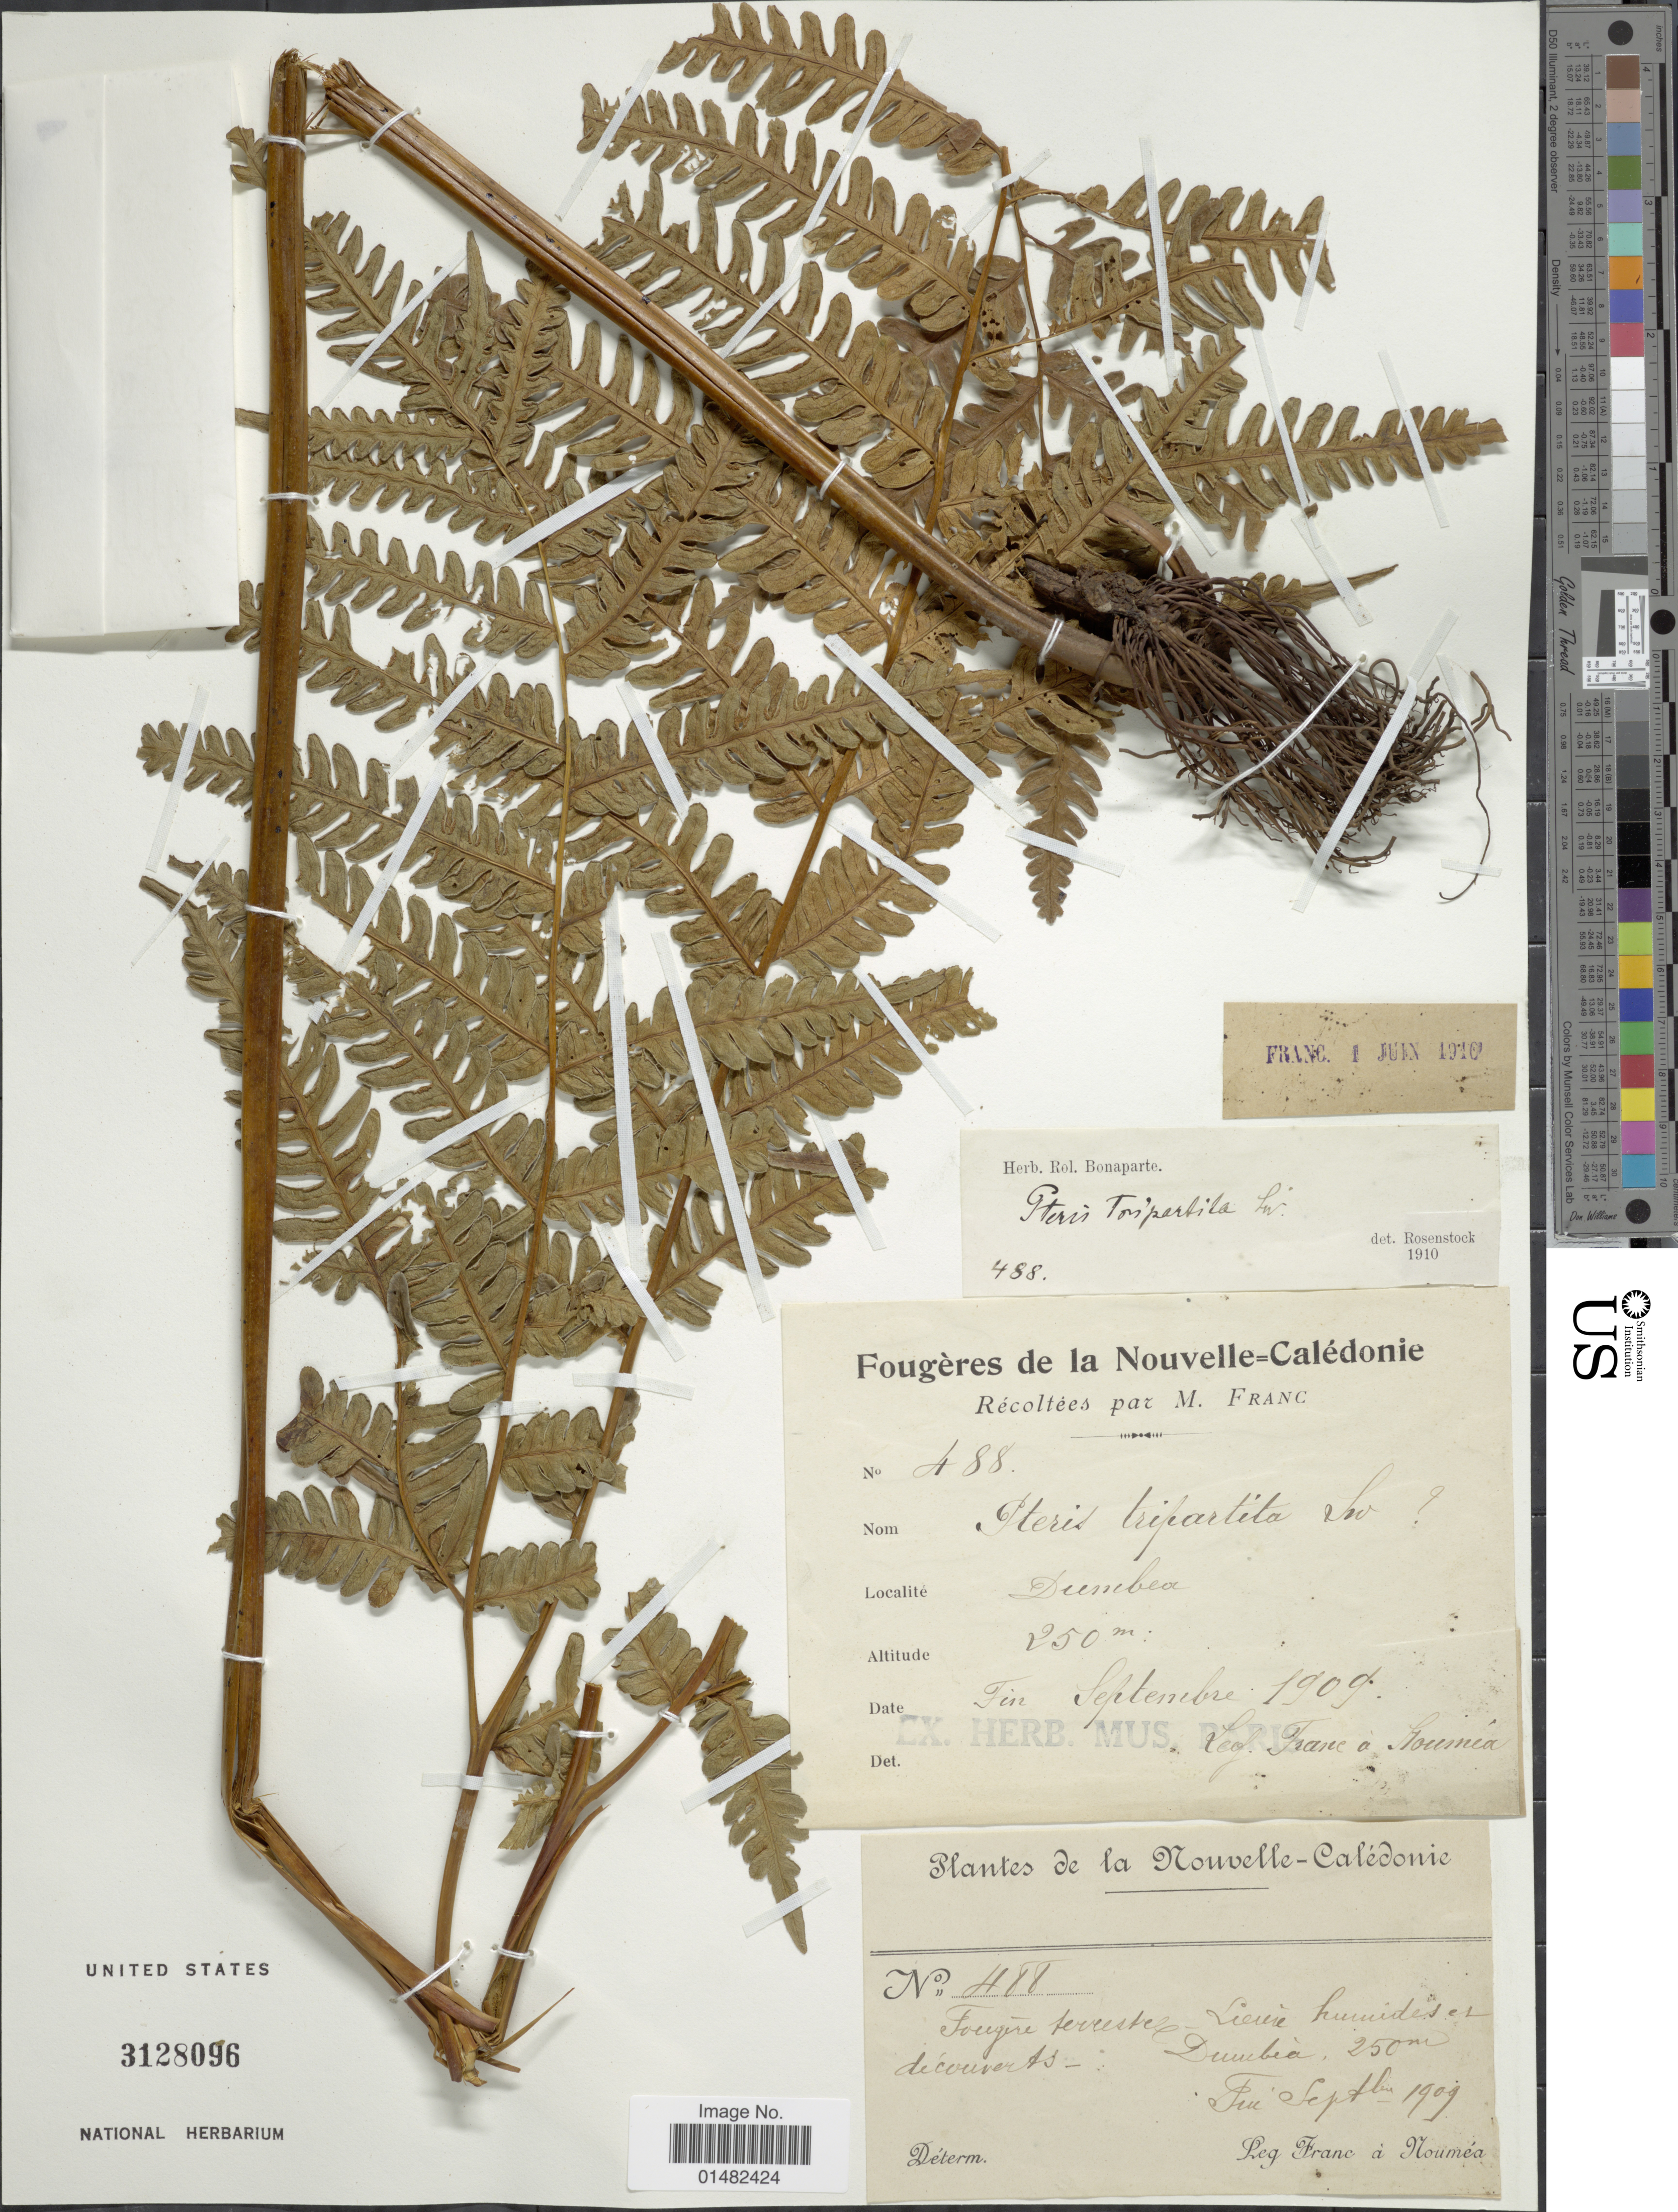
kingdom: Plantae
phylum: Tracheophyta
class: Polypodiopsida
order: Polypodiales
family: Pteridaceae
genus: Pteris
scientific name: Pteris tripartita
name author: Sw.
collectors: M. Franc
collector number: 488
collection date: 1909-09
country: New Caledonia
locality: Dumbea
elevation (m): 250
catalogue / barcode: US 3128096